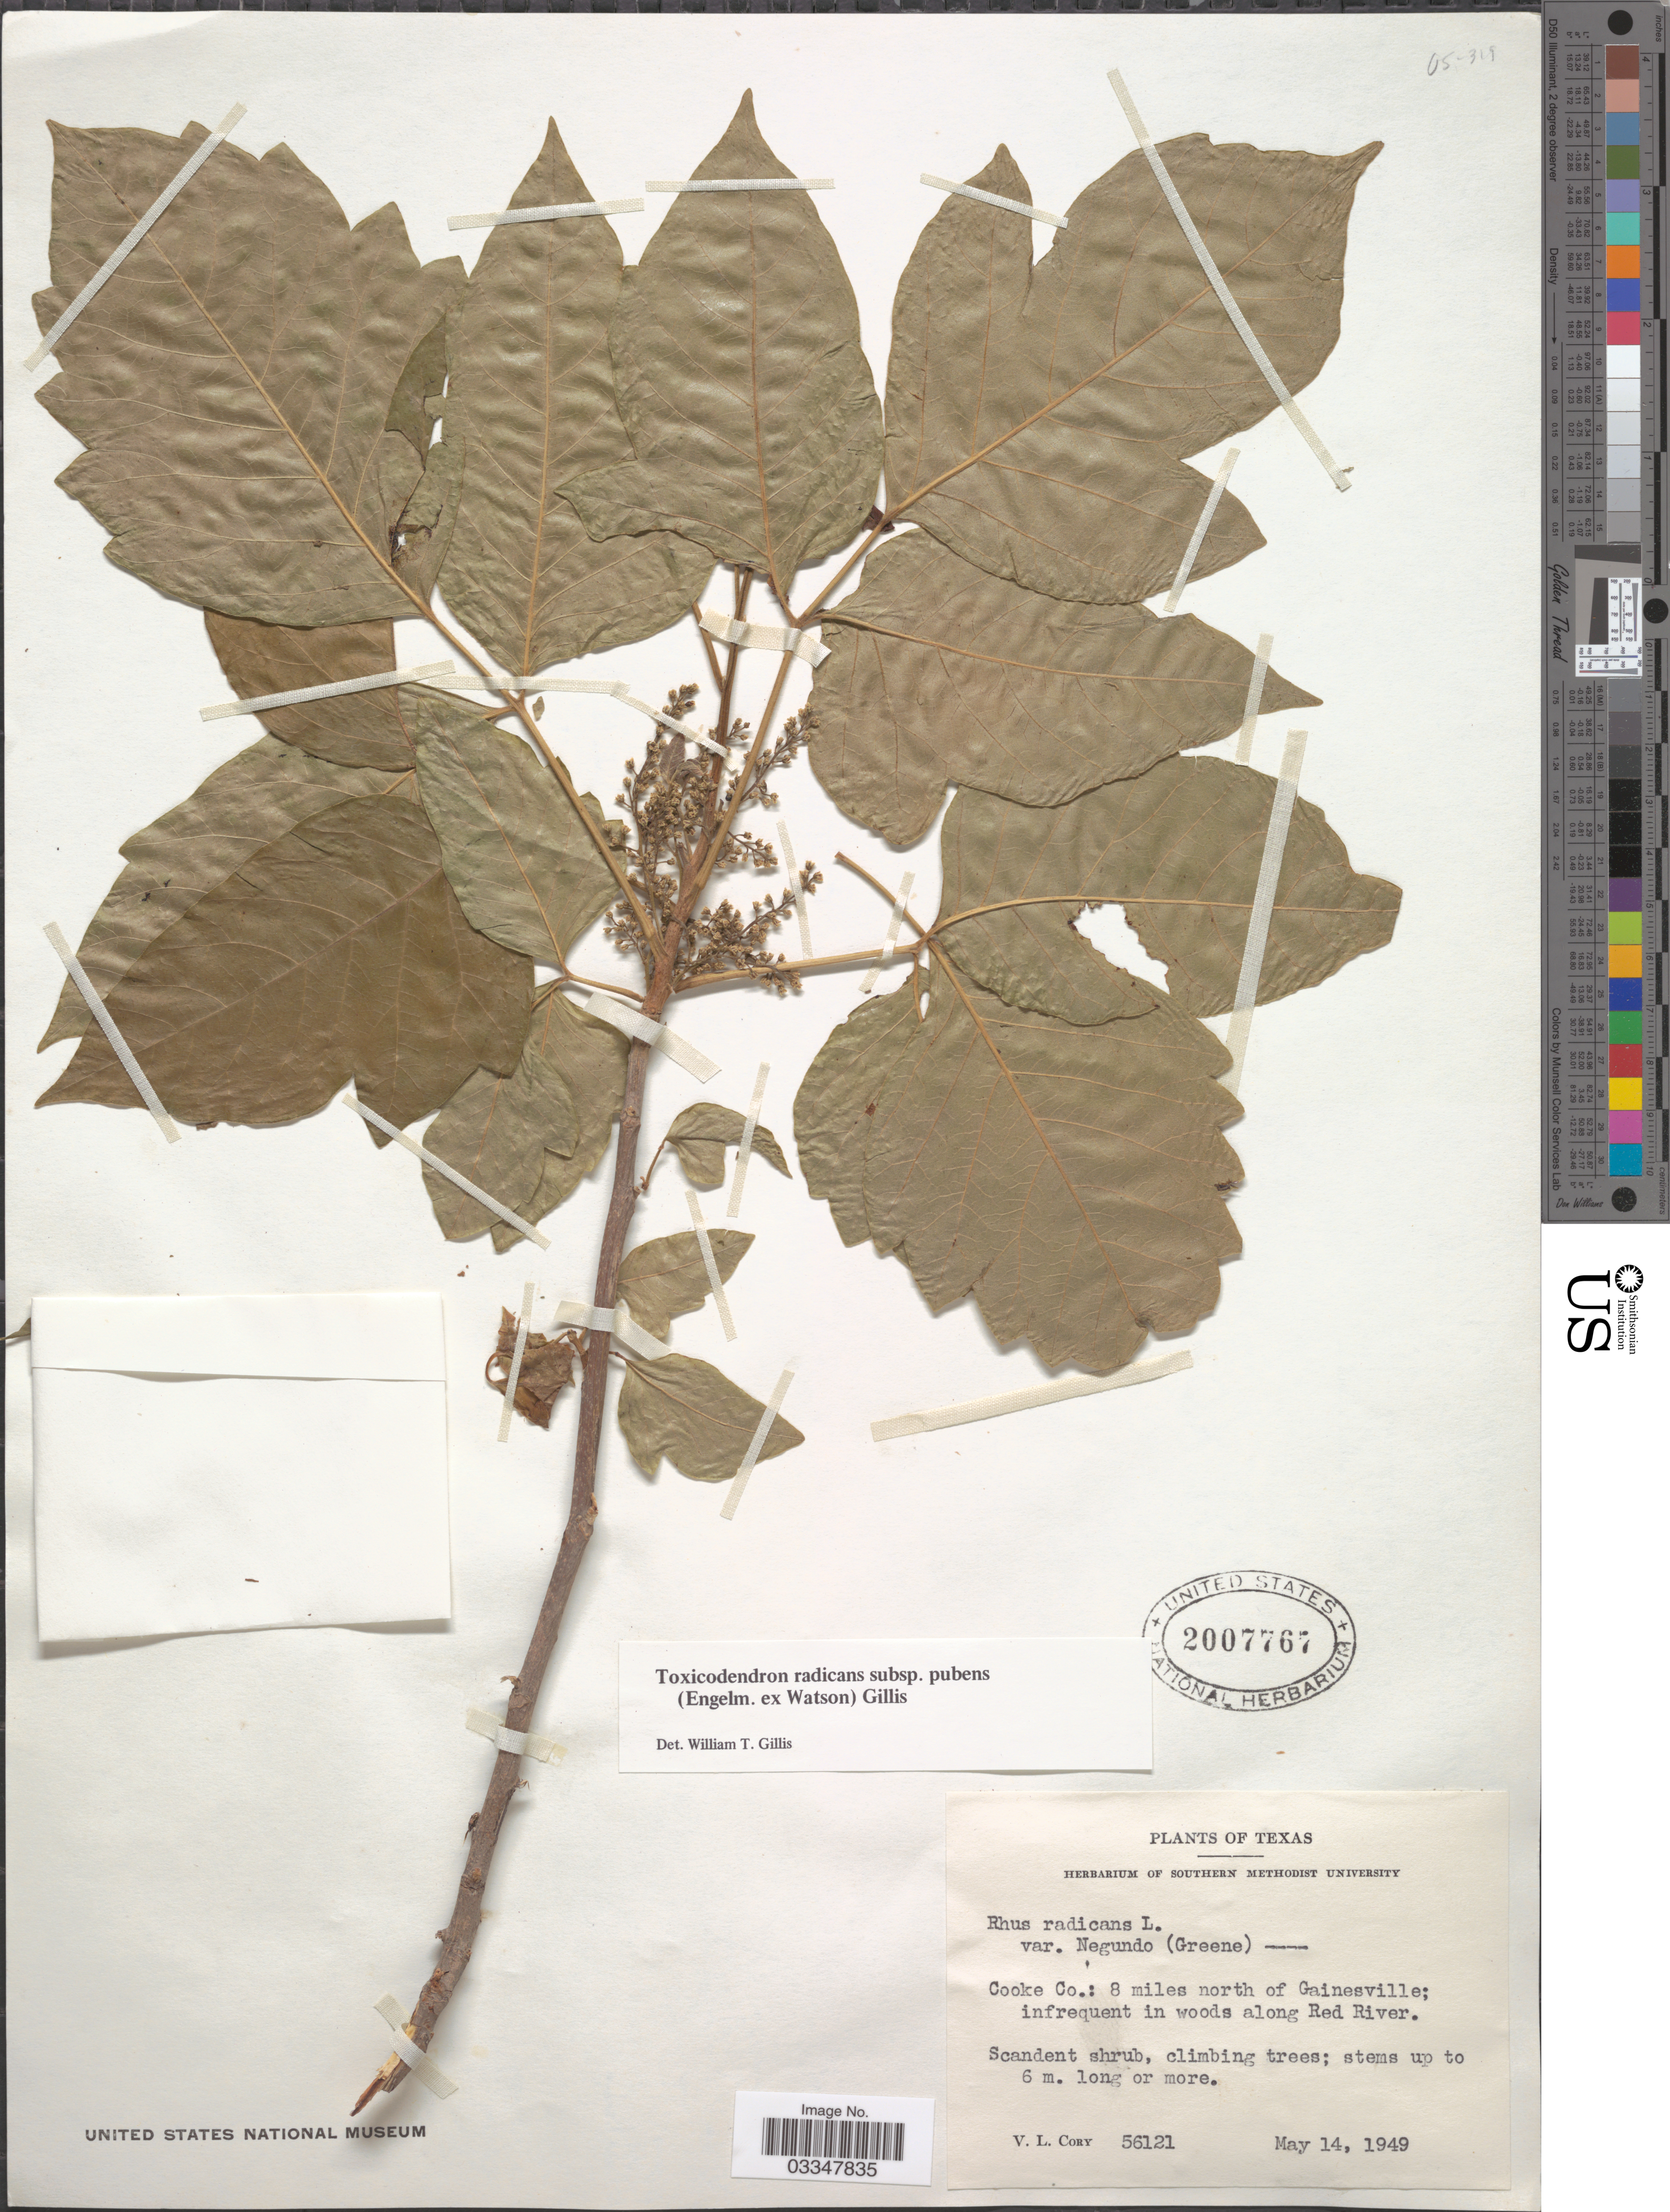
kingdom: Plantae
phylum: Tracheophyta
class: Magnoliopsida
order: Sapindales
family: Anacardiaceae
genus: Toxicodendron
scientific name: Toxicodendron radicans subsp. pubens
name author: (Engelm. ex S. Watson) Gillis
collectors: V. Cory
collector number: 56121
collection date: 1949-05-14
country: United States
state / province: Texas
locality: Cooke Co.: 8 miles north of Gainesville: infrequent in woods along Red River.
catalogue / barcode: US 2007767